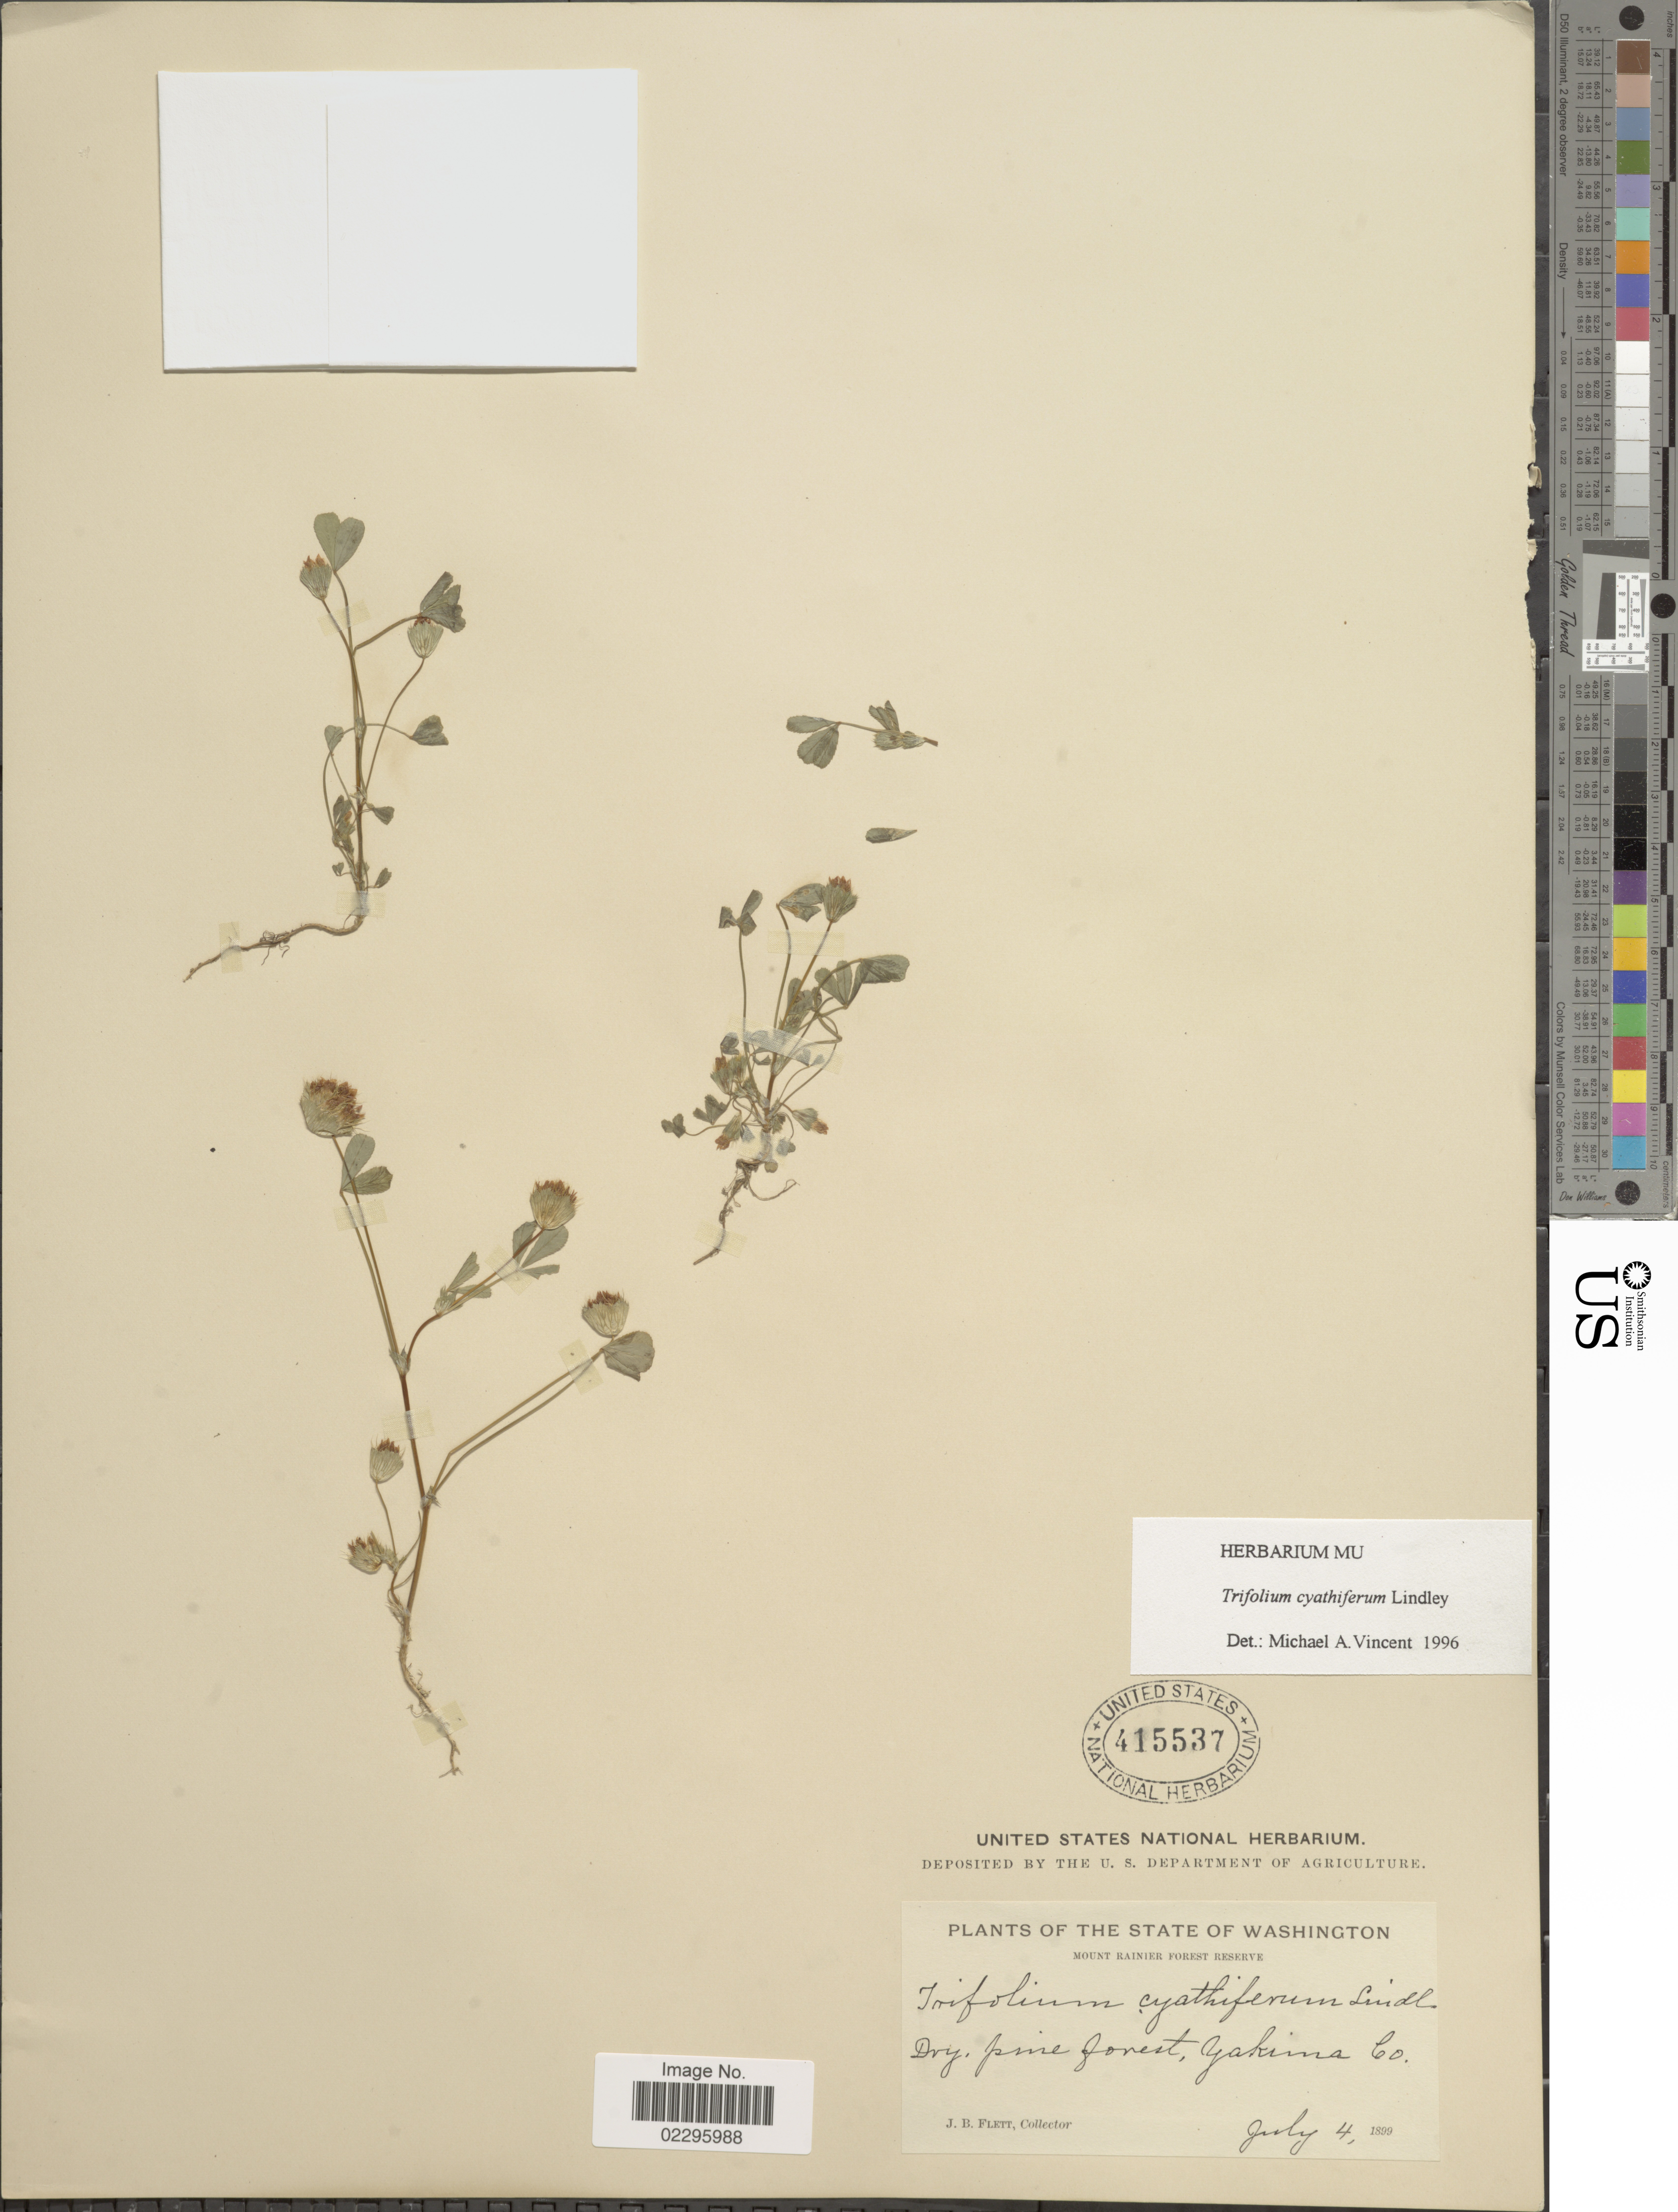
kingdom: Plantae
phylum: Tracheophyta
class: Magnoliopsida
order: Fabales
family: Fabaceae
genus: Trifolium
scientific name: Trifolium cyathiferum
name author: Lindl.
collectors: J. Flett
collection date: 1899-07-04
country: United States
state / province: Washington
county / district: Yakima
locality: Mount Rainier Forest Reserve, dry, pine forest, Yakima Co.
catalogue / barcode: US 415537